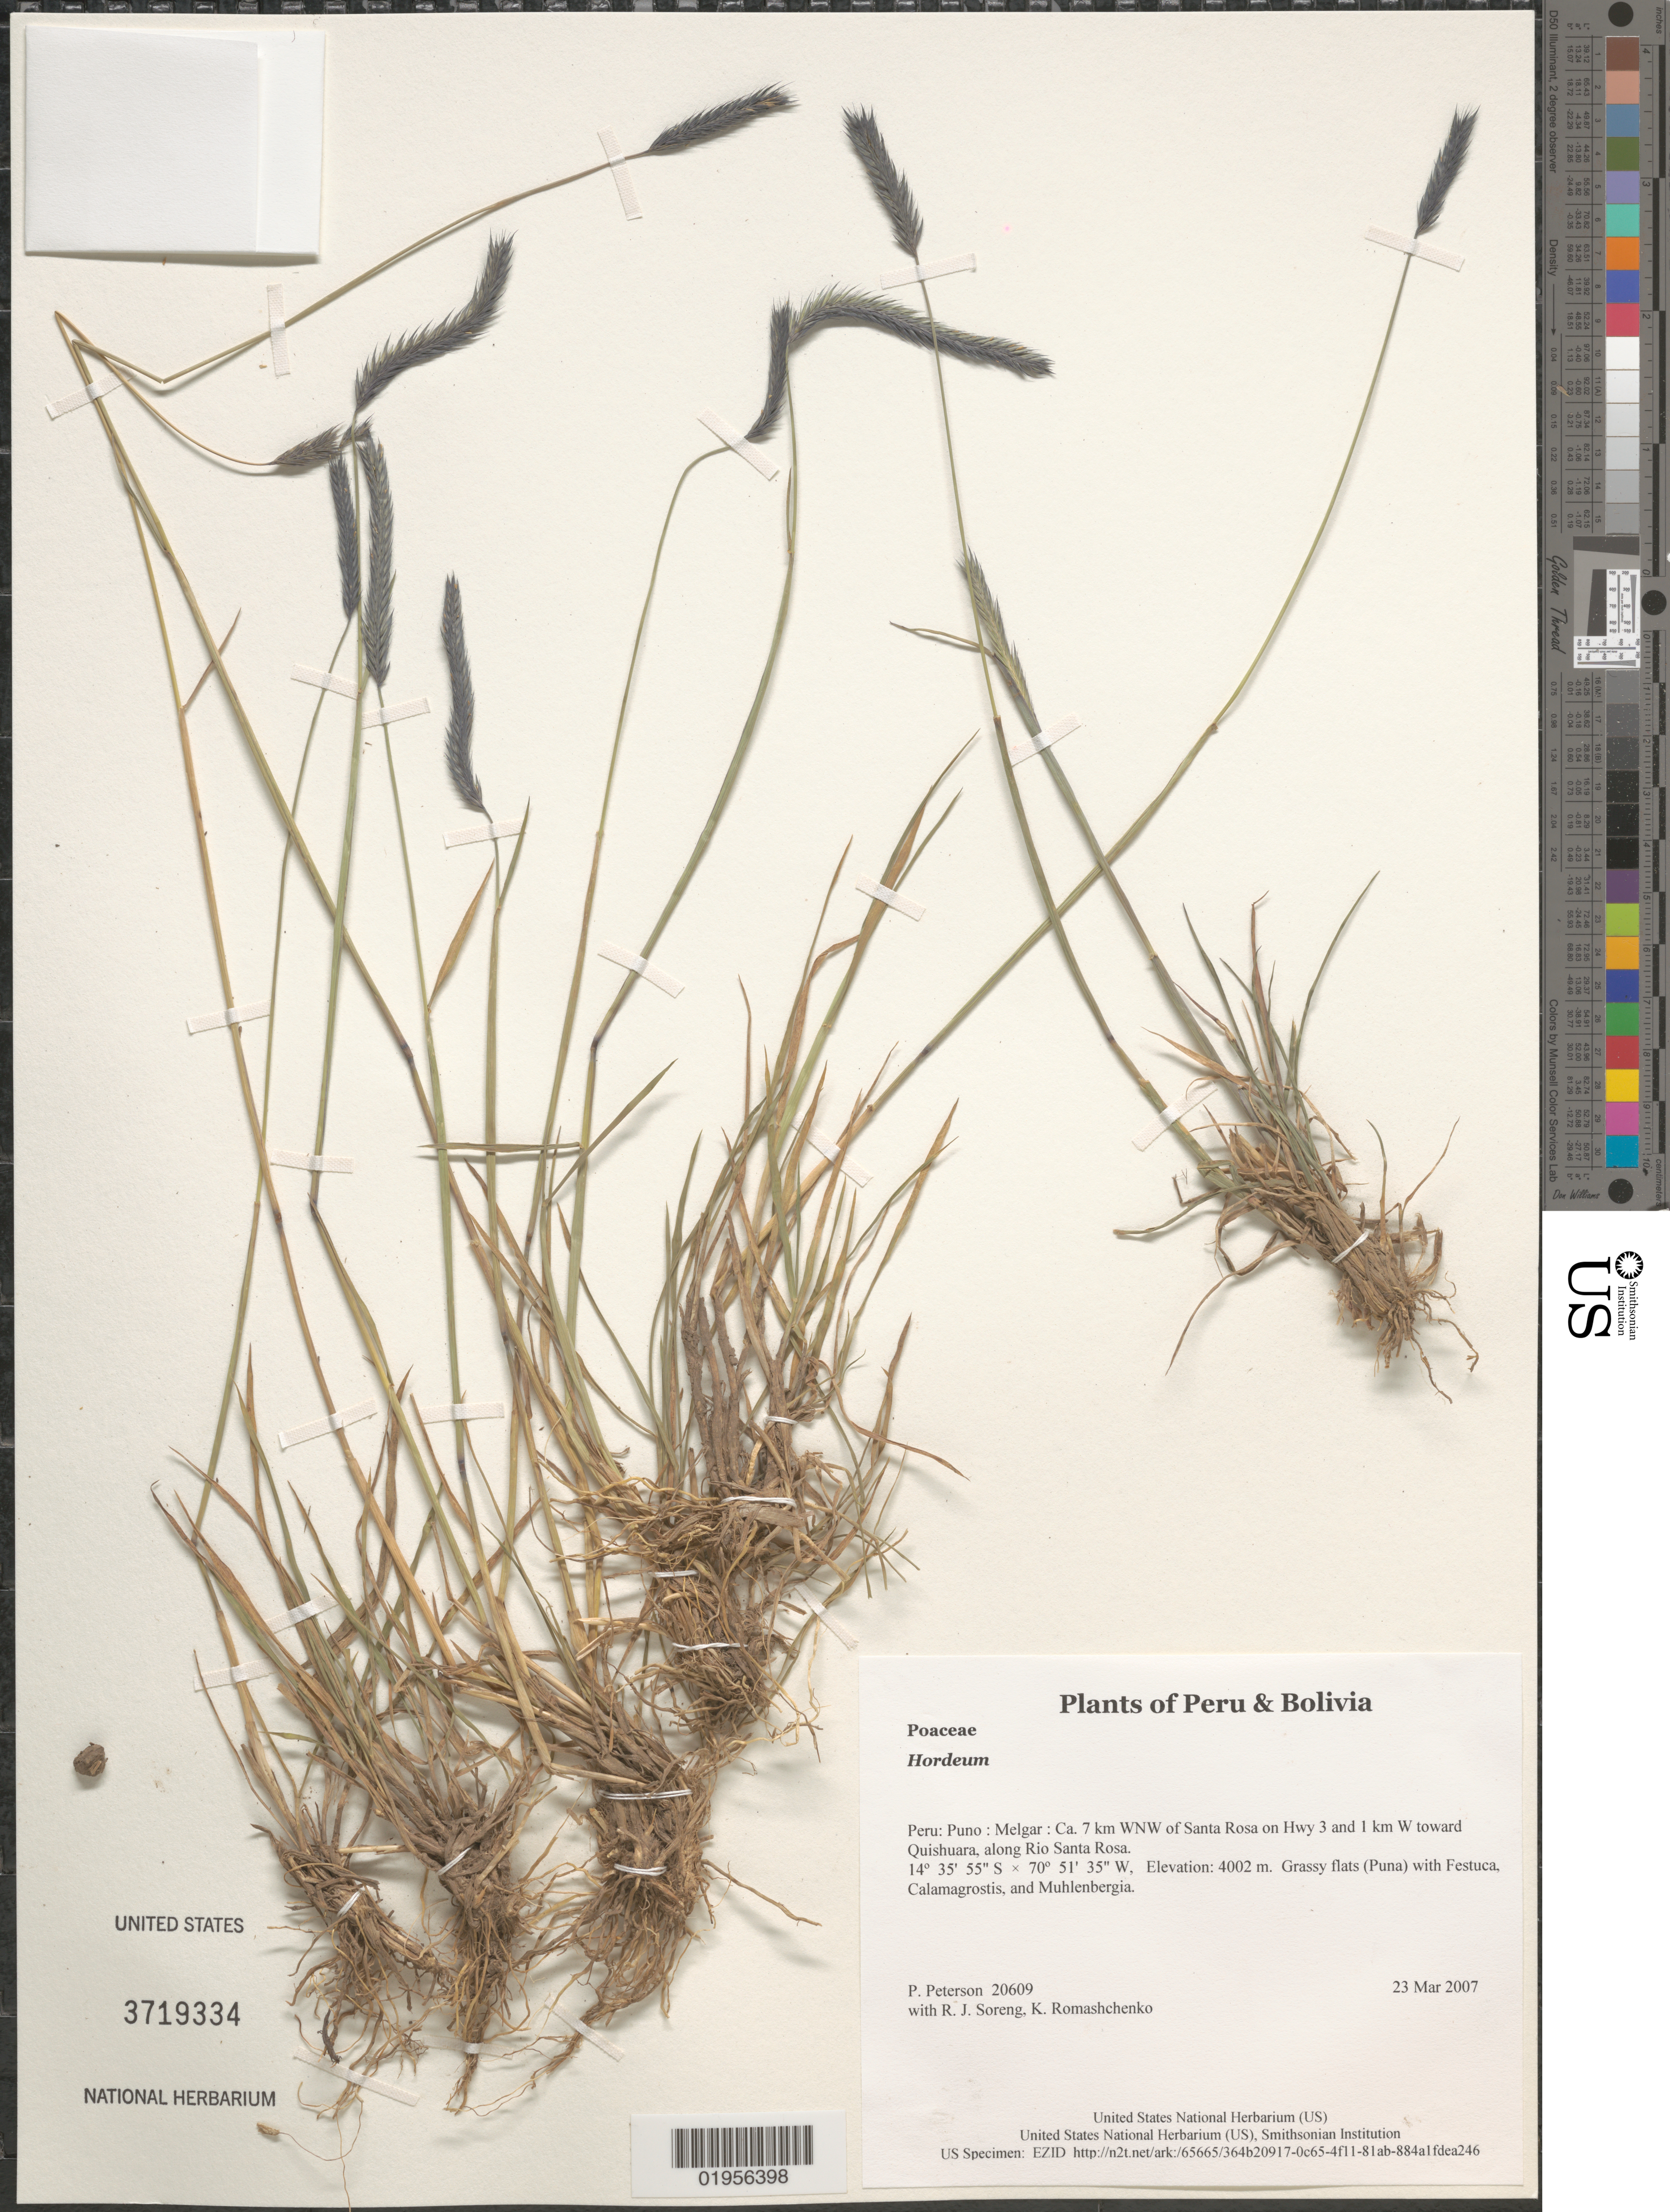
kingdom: Plantae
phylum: Tracheophyta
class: Liliopsida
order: Poales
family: Poaceae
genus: Hordeum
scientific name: Hordeum sp.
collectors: P. M. Peterson, R. J. Soreng & K. Romashchenko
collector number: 20609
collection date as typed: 23 Mar 2007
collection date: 2007-03-23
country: Peru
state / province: Puno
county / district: Melgar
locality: Ca. 7 km WNW of Santa Rosa on Hwy 3 and 1 km W toward Quishuara, along Rio Santa Rosa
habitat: Grassy flats (Puna) with Festuca, Calamagrostis, and Muhlenbergia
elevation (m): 4002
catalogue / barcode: US 3719334